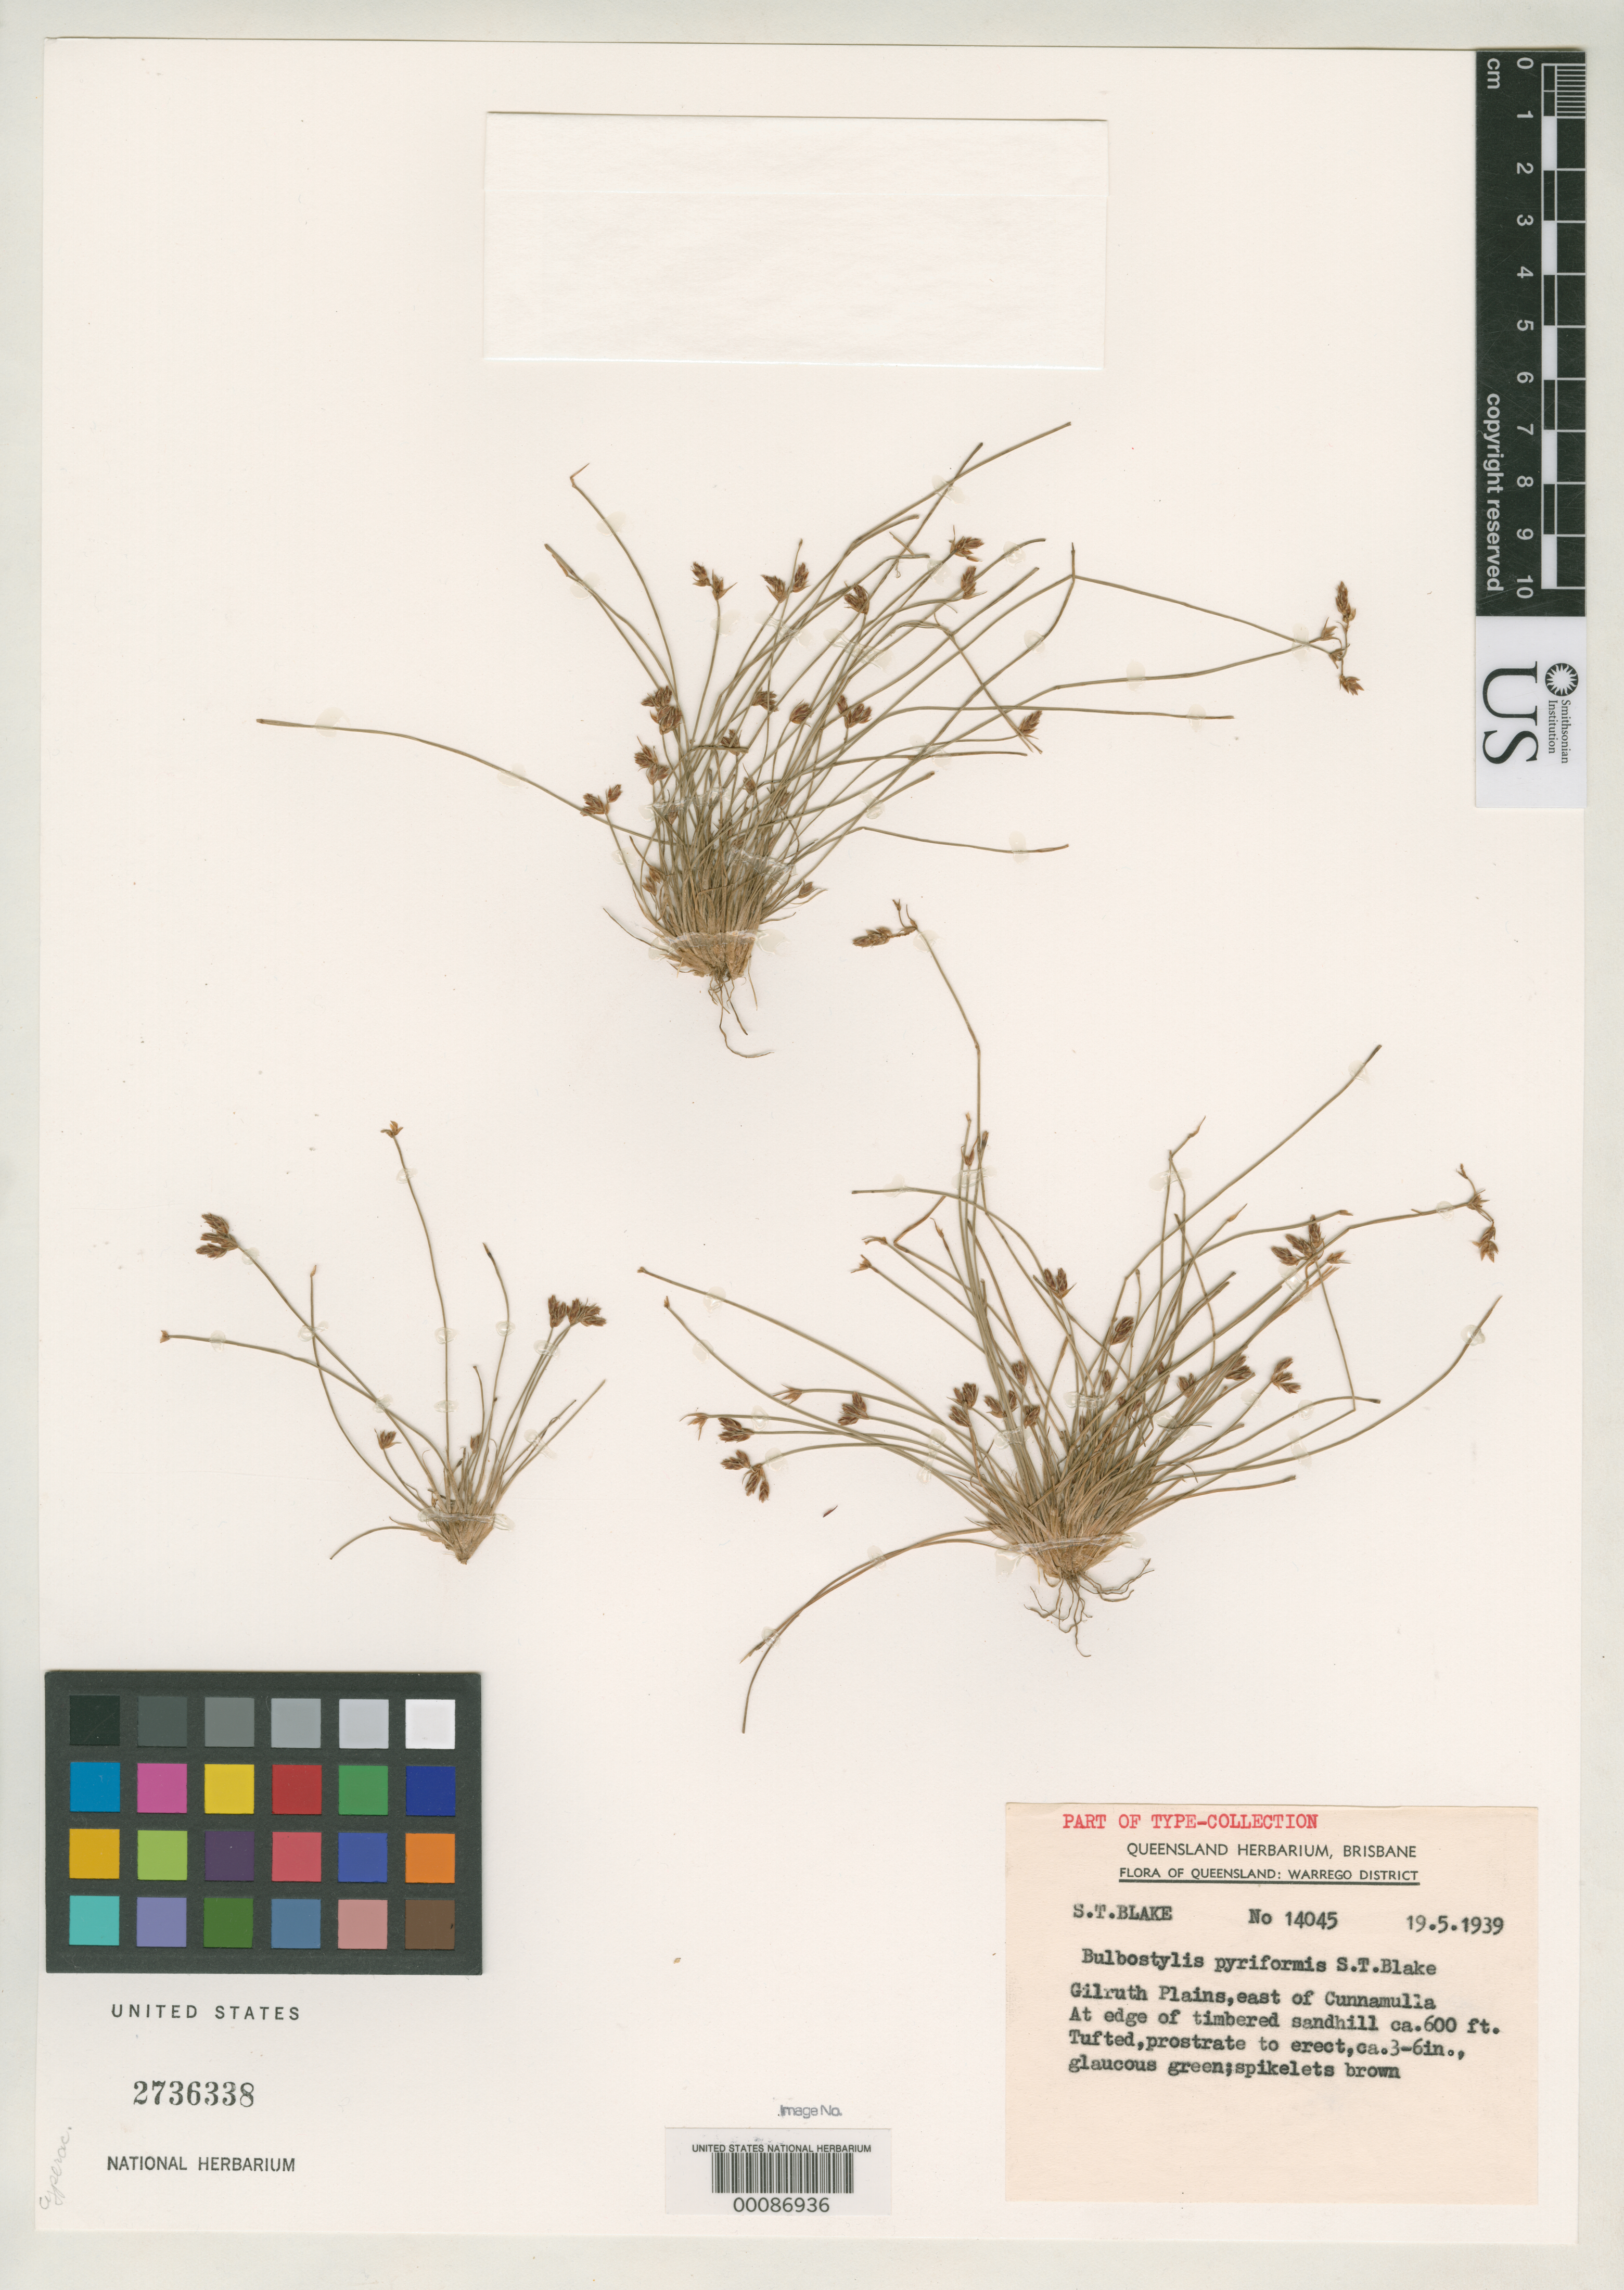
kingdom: Plantae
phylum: Tracheophyta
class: Liliopsida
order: Poales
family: Cyperaceae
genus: Bulbostylis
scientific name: Bulbostylis pyriformis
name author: S.T. Blake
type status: Isotype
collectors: S. T. Blake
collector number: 14045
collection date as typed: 19 May 1934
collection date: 1934-05-19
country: Australia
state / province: Queensland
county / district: Warrego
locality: Gilruth plains.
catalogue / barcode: US 2736338